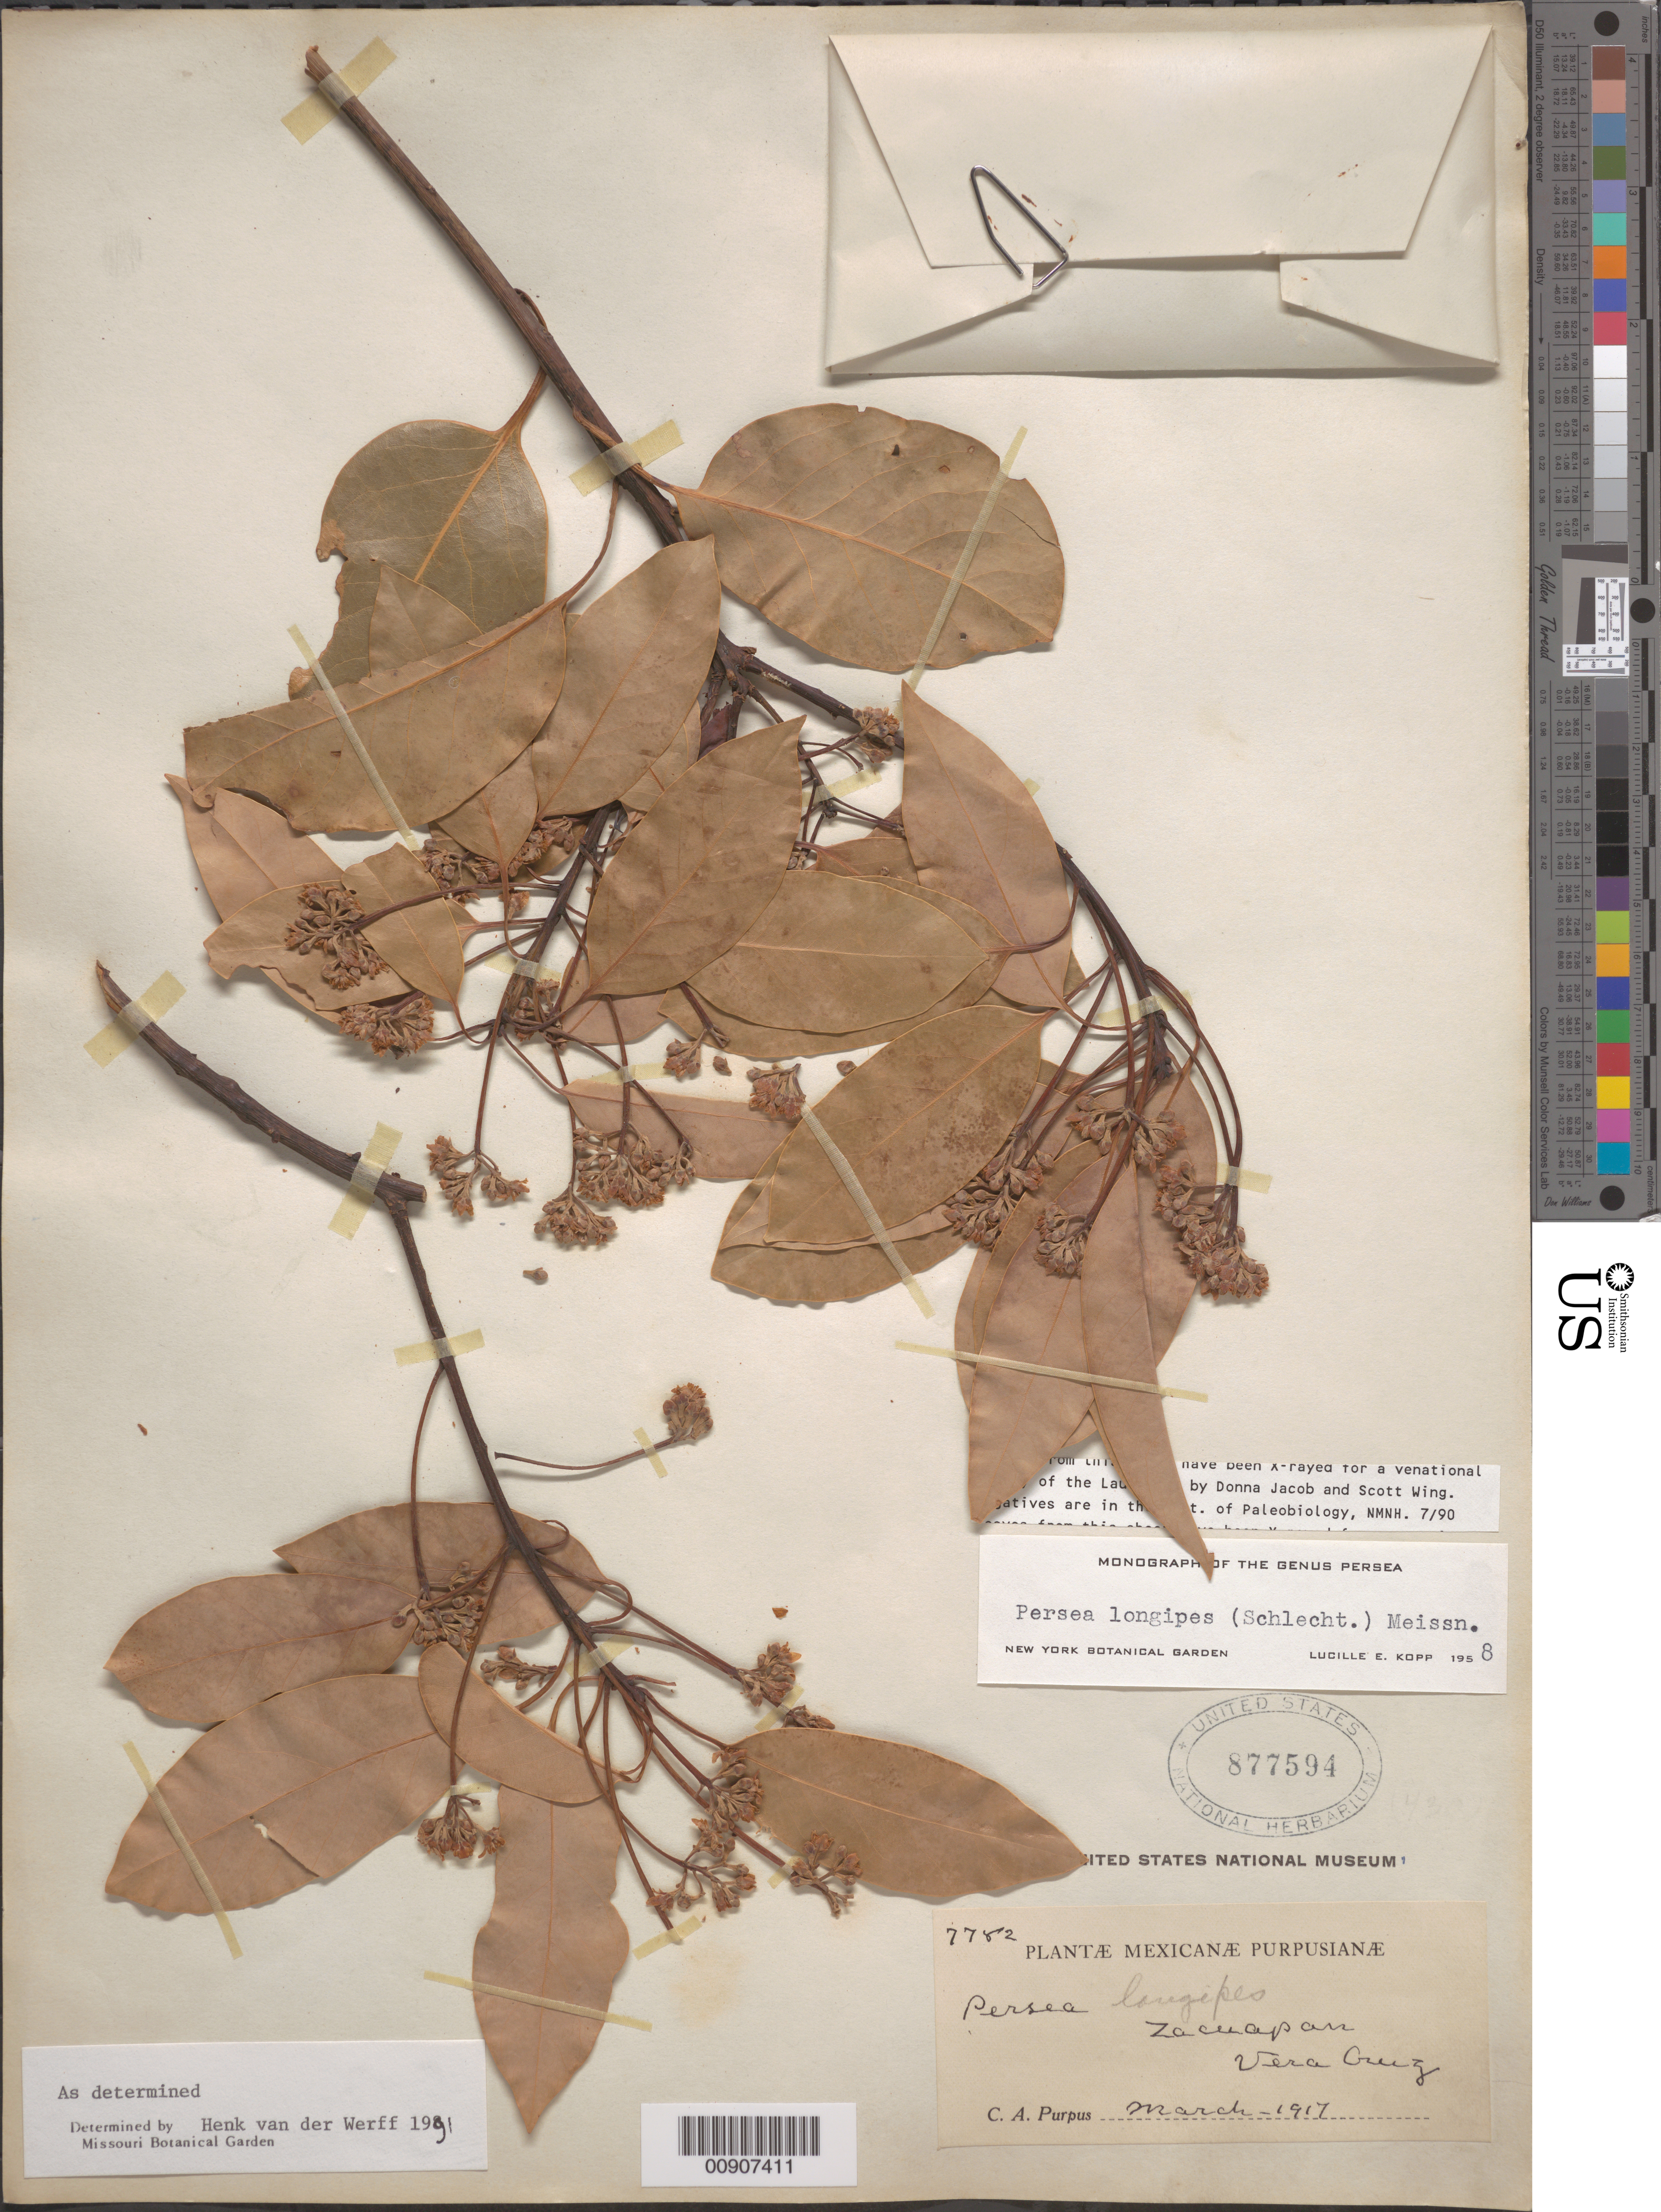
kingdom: Plantae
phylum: Tracheophyta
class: Magnoliopsida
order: Laurales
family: Lauraceae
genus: Persea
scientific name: Persea longipes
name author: (Schltdl.) Meisn.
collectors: C. A. Purpus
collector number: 7782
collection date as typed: Mar 1917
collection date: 1917-03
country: Mexico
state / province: Veracruz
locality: Zacuapan, Veracruz.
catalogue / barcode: US 877594